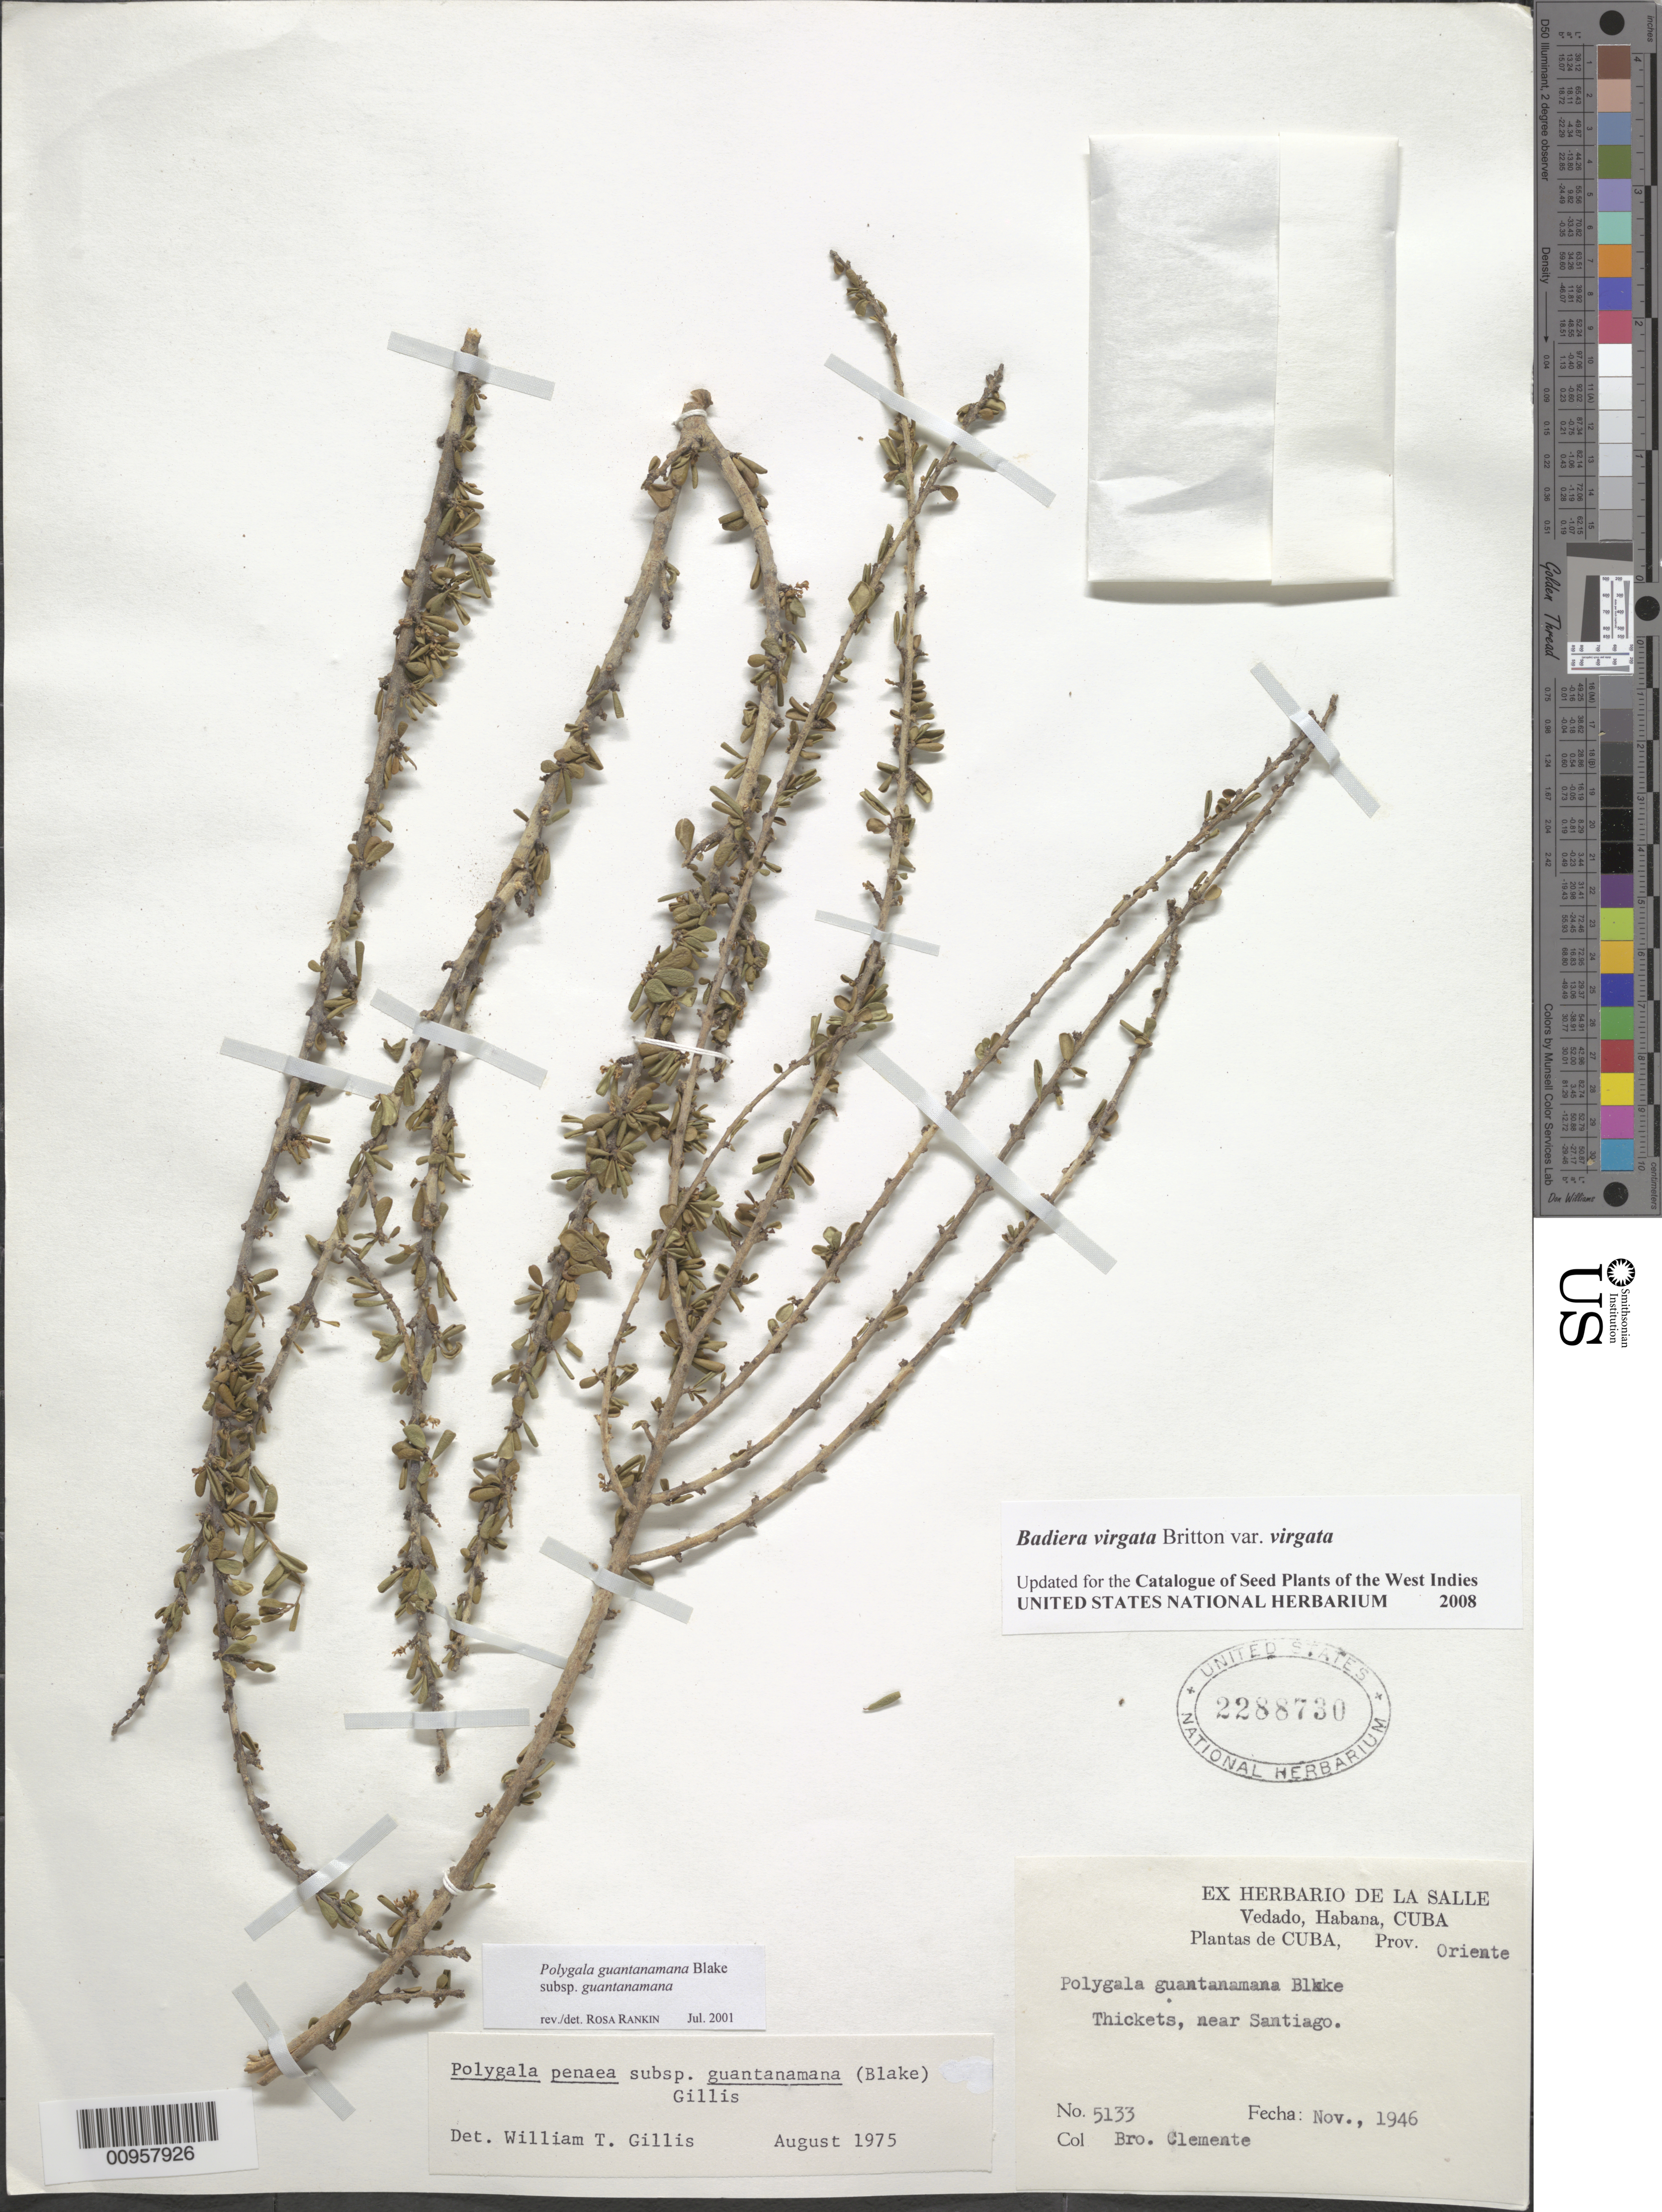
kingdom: Plantae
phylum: Tracheophyta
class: Magnoliopsida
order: Fabales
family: Polygalaceae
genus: Badiera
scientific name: Badiera virgata var. virgata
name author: Britton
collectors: Bro. Clemente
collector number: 5133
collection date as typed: Nov 1946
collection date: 1946-11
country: Cuba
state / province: Santiago de Cuba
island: Cuba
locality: Near Santiago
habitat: Thickets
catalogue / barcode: US 2288730